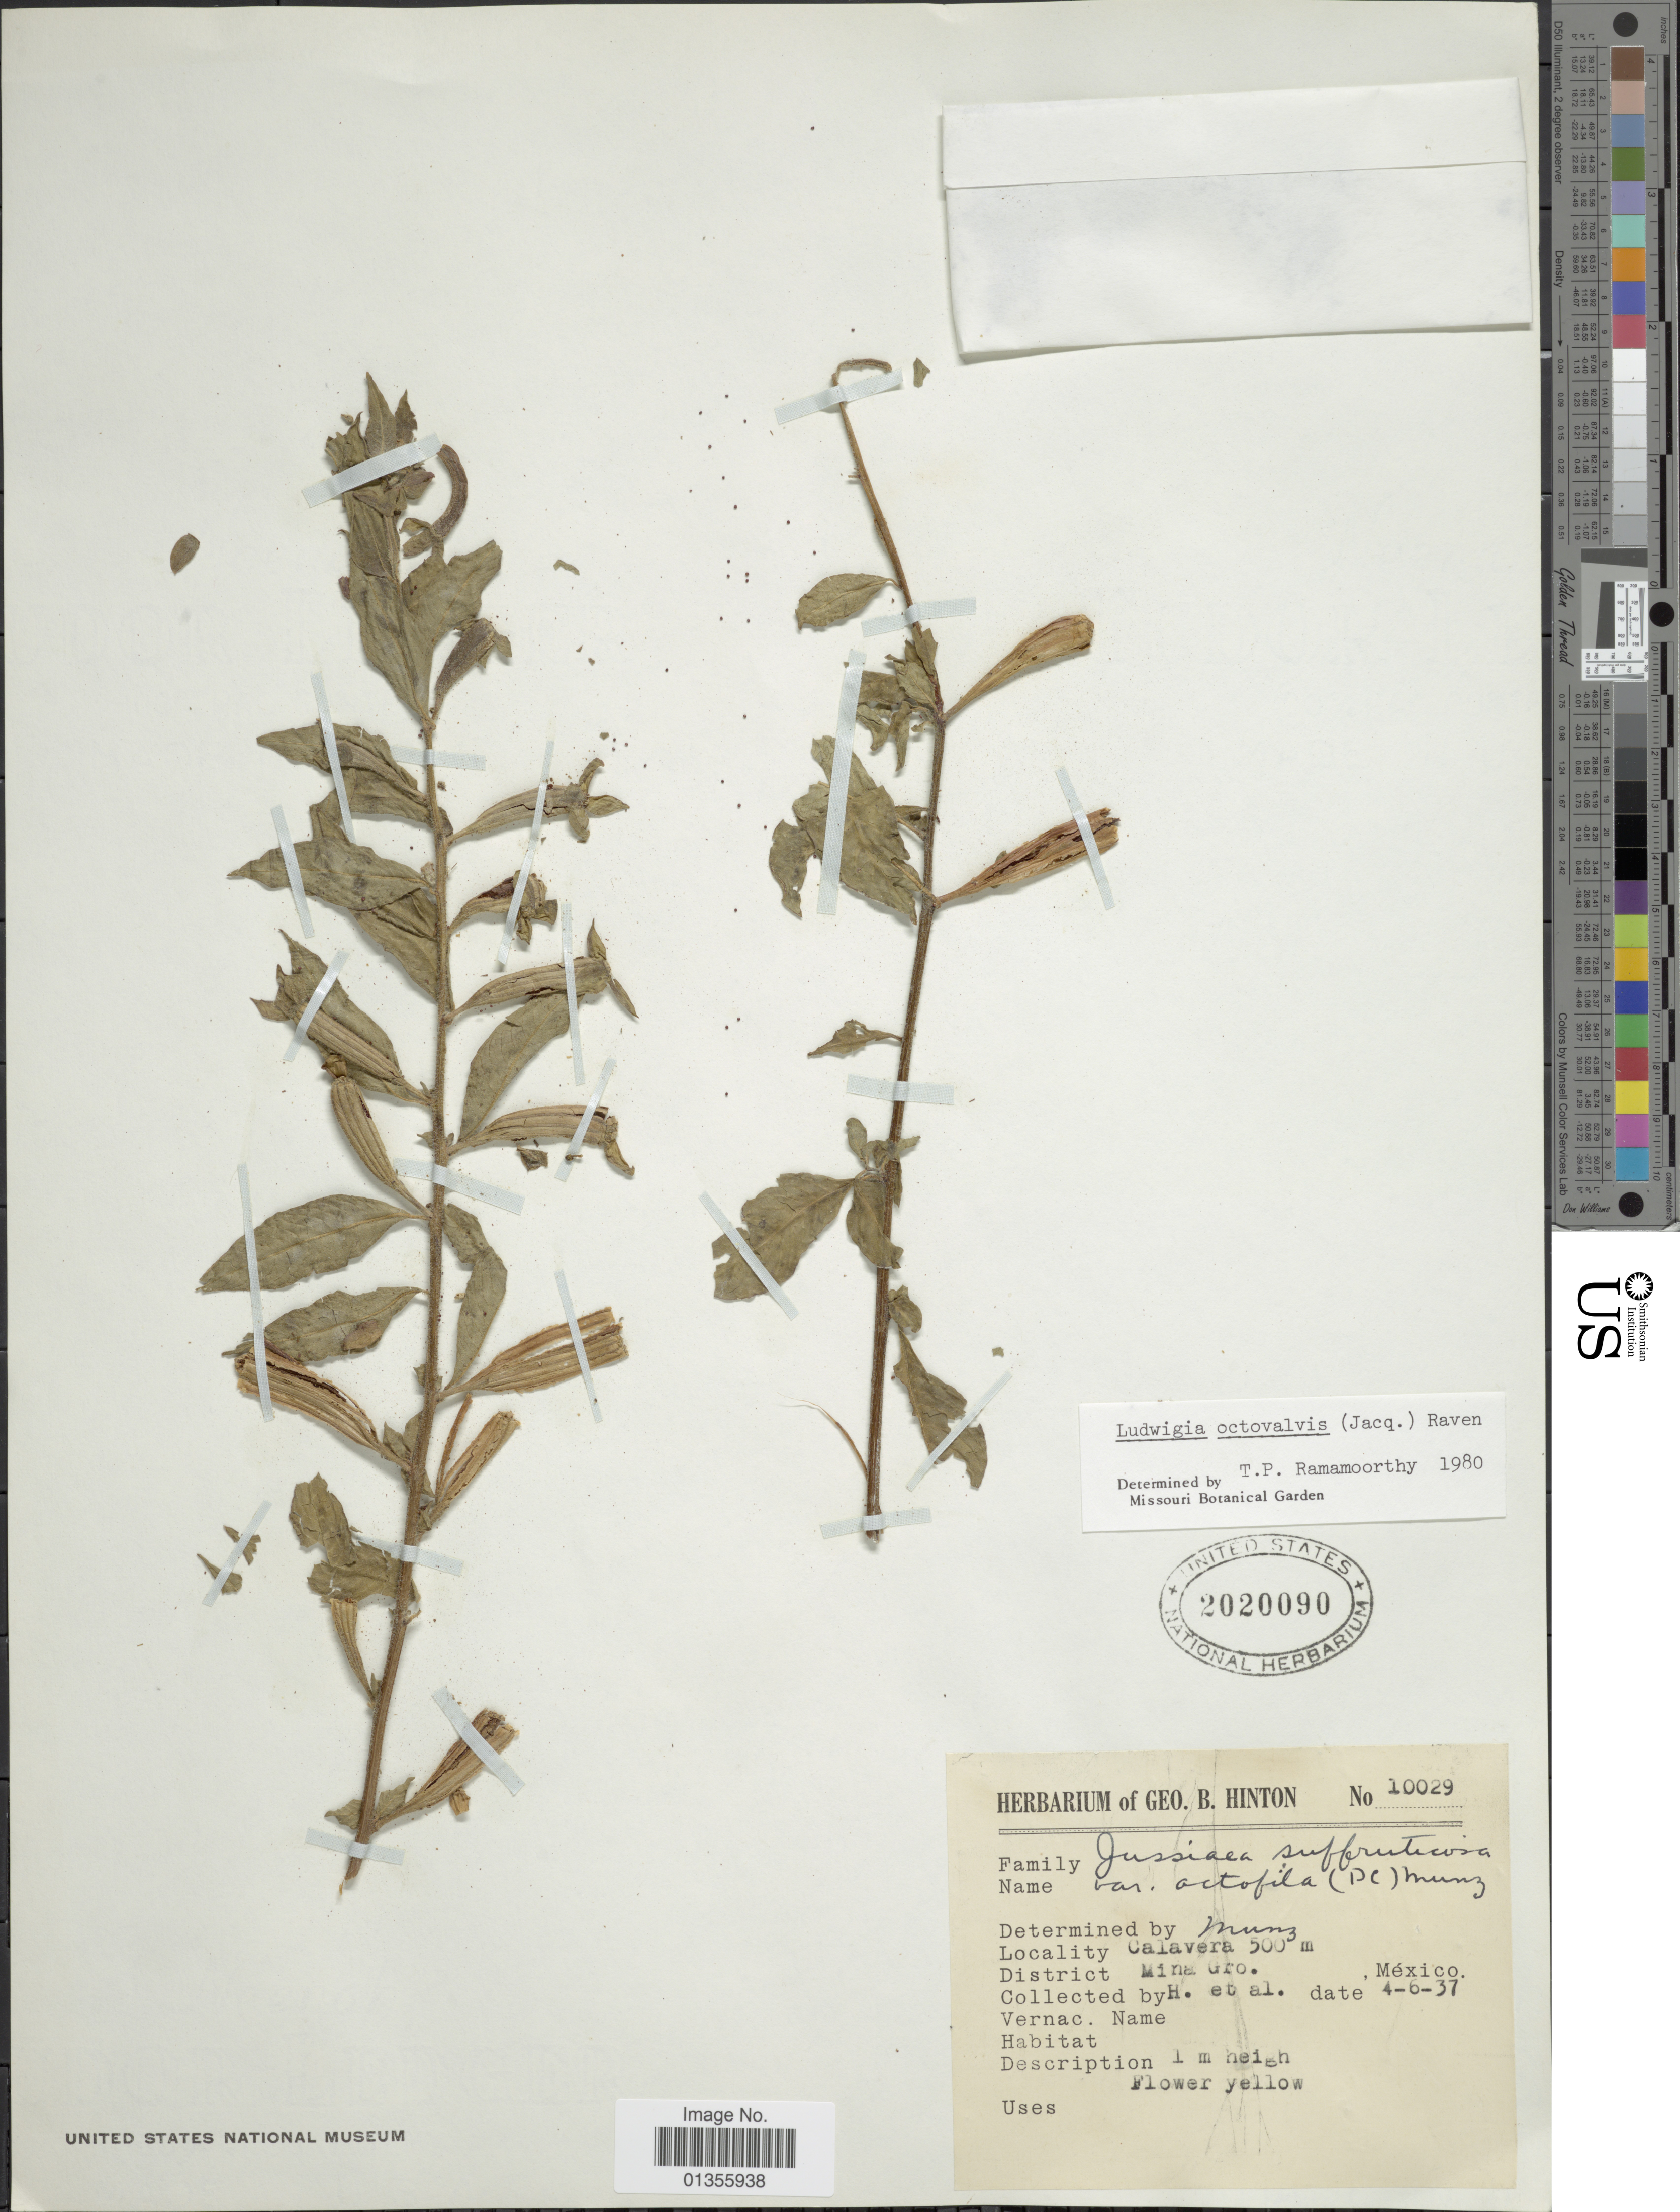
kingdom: Plantae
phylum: Tracheophyta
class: Magnoliopsida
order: Myrtales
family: Onagraceae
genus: Ludwigia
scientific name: Ludwigia octovalvis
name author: (Jacq.) P.H. Raven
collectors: G. B. Hinton & et al.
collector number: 10029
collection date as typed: Transcribed d/m/y: 4/6/37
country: Mexico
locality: Calavera. District Mina Gro.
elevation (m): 500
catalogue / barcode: US 2020090